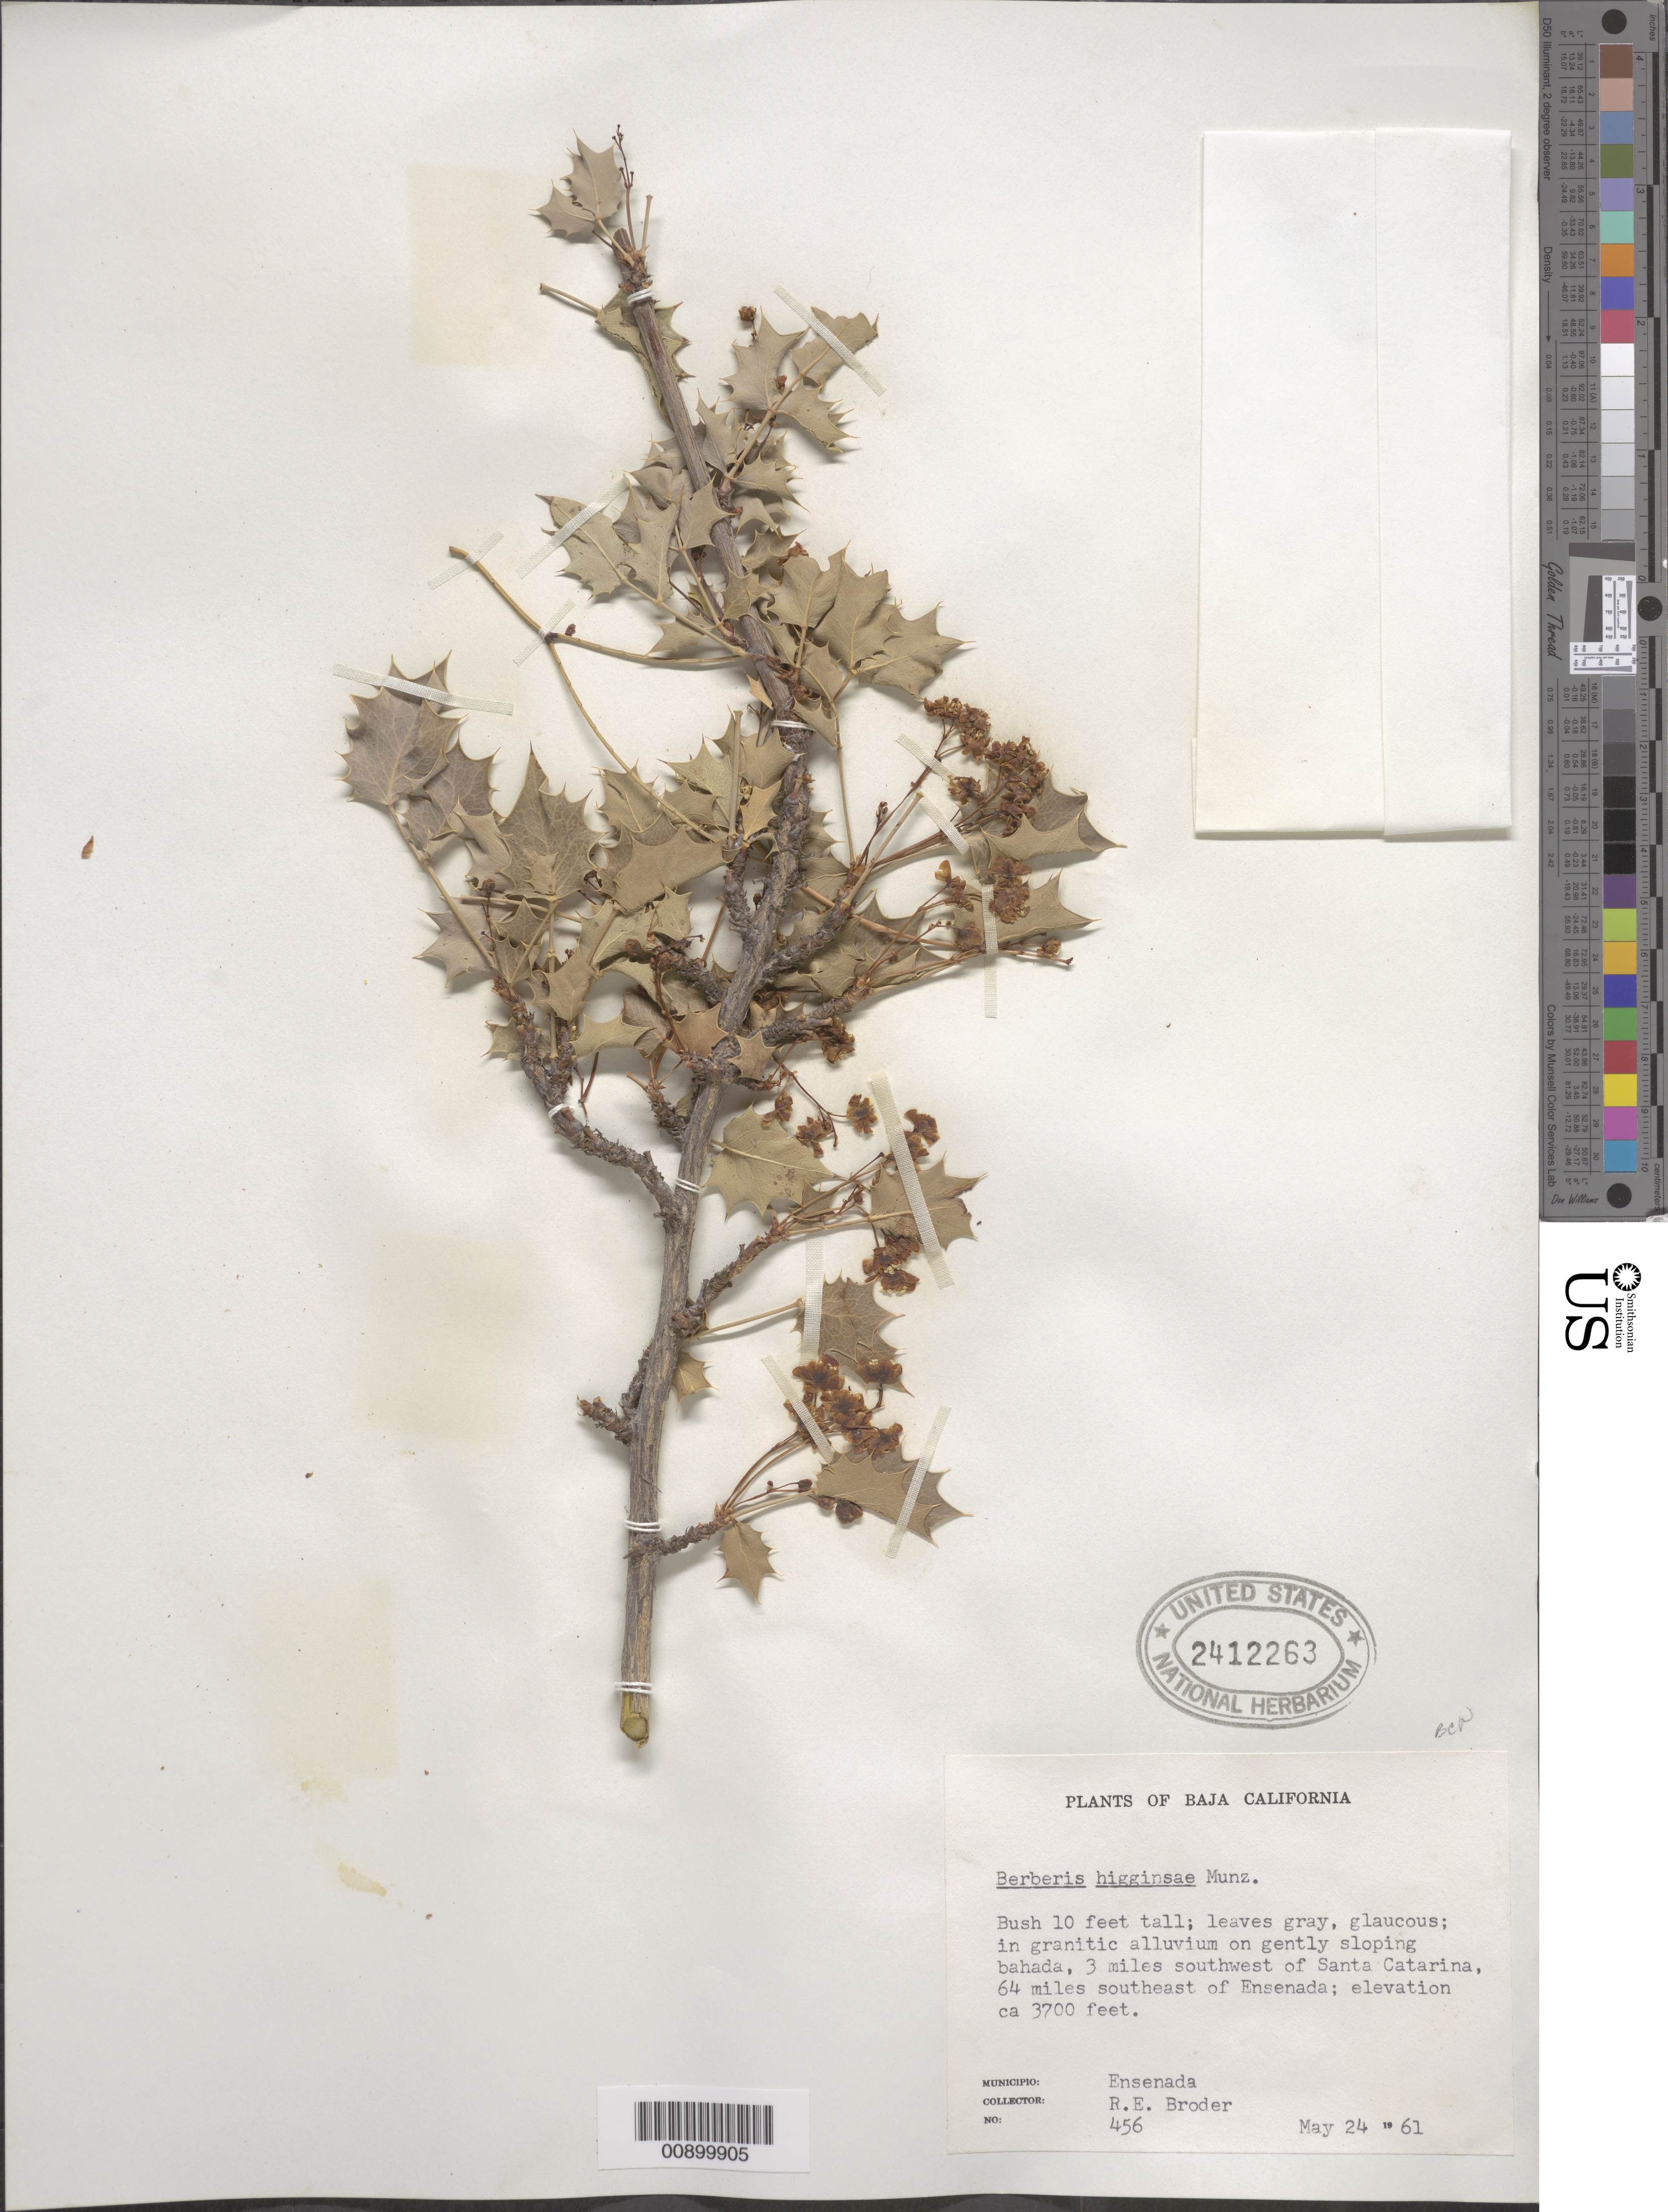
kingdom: Plantae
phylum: Tracheophyta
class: Magnoliopsida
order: Ranunculales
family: Berberidaceae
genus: Mahonia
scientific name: Mahonia higginsae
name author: (Munz) Ahrendt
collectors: R. Broder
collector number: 456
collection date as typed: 24 May 1961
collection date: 1961-05-24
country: Mexico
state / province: Baja California Norte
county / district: Ensenada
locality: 3 miles southwest of Santa Catarina, 64 miles southeast of Ensenada. Municipio Ensenada, Baja California.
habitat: In granitic alluvium on gently sloping bahada.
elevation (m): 1128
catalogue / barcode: US 2412263